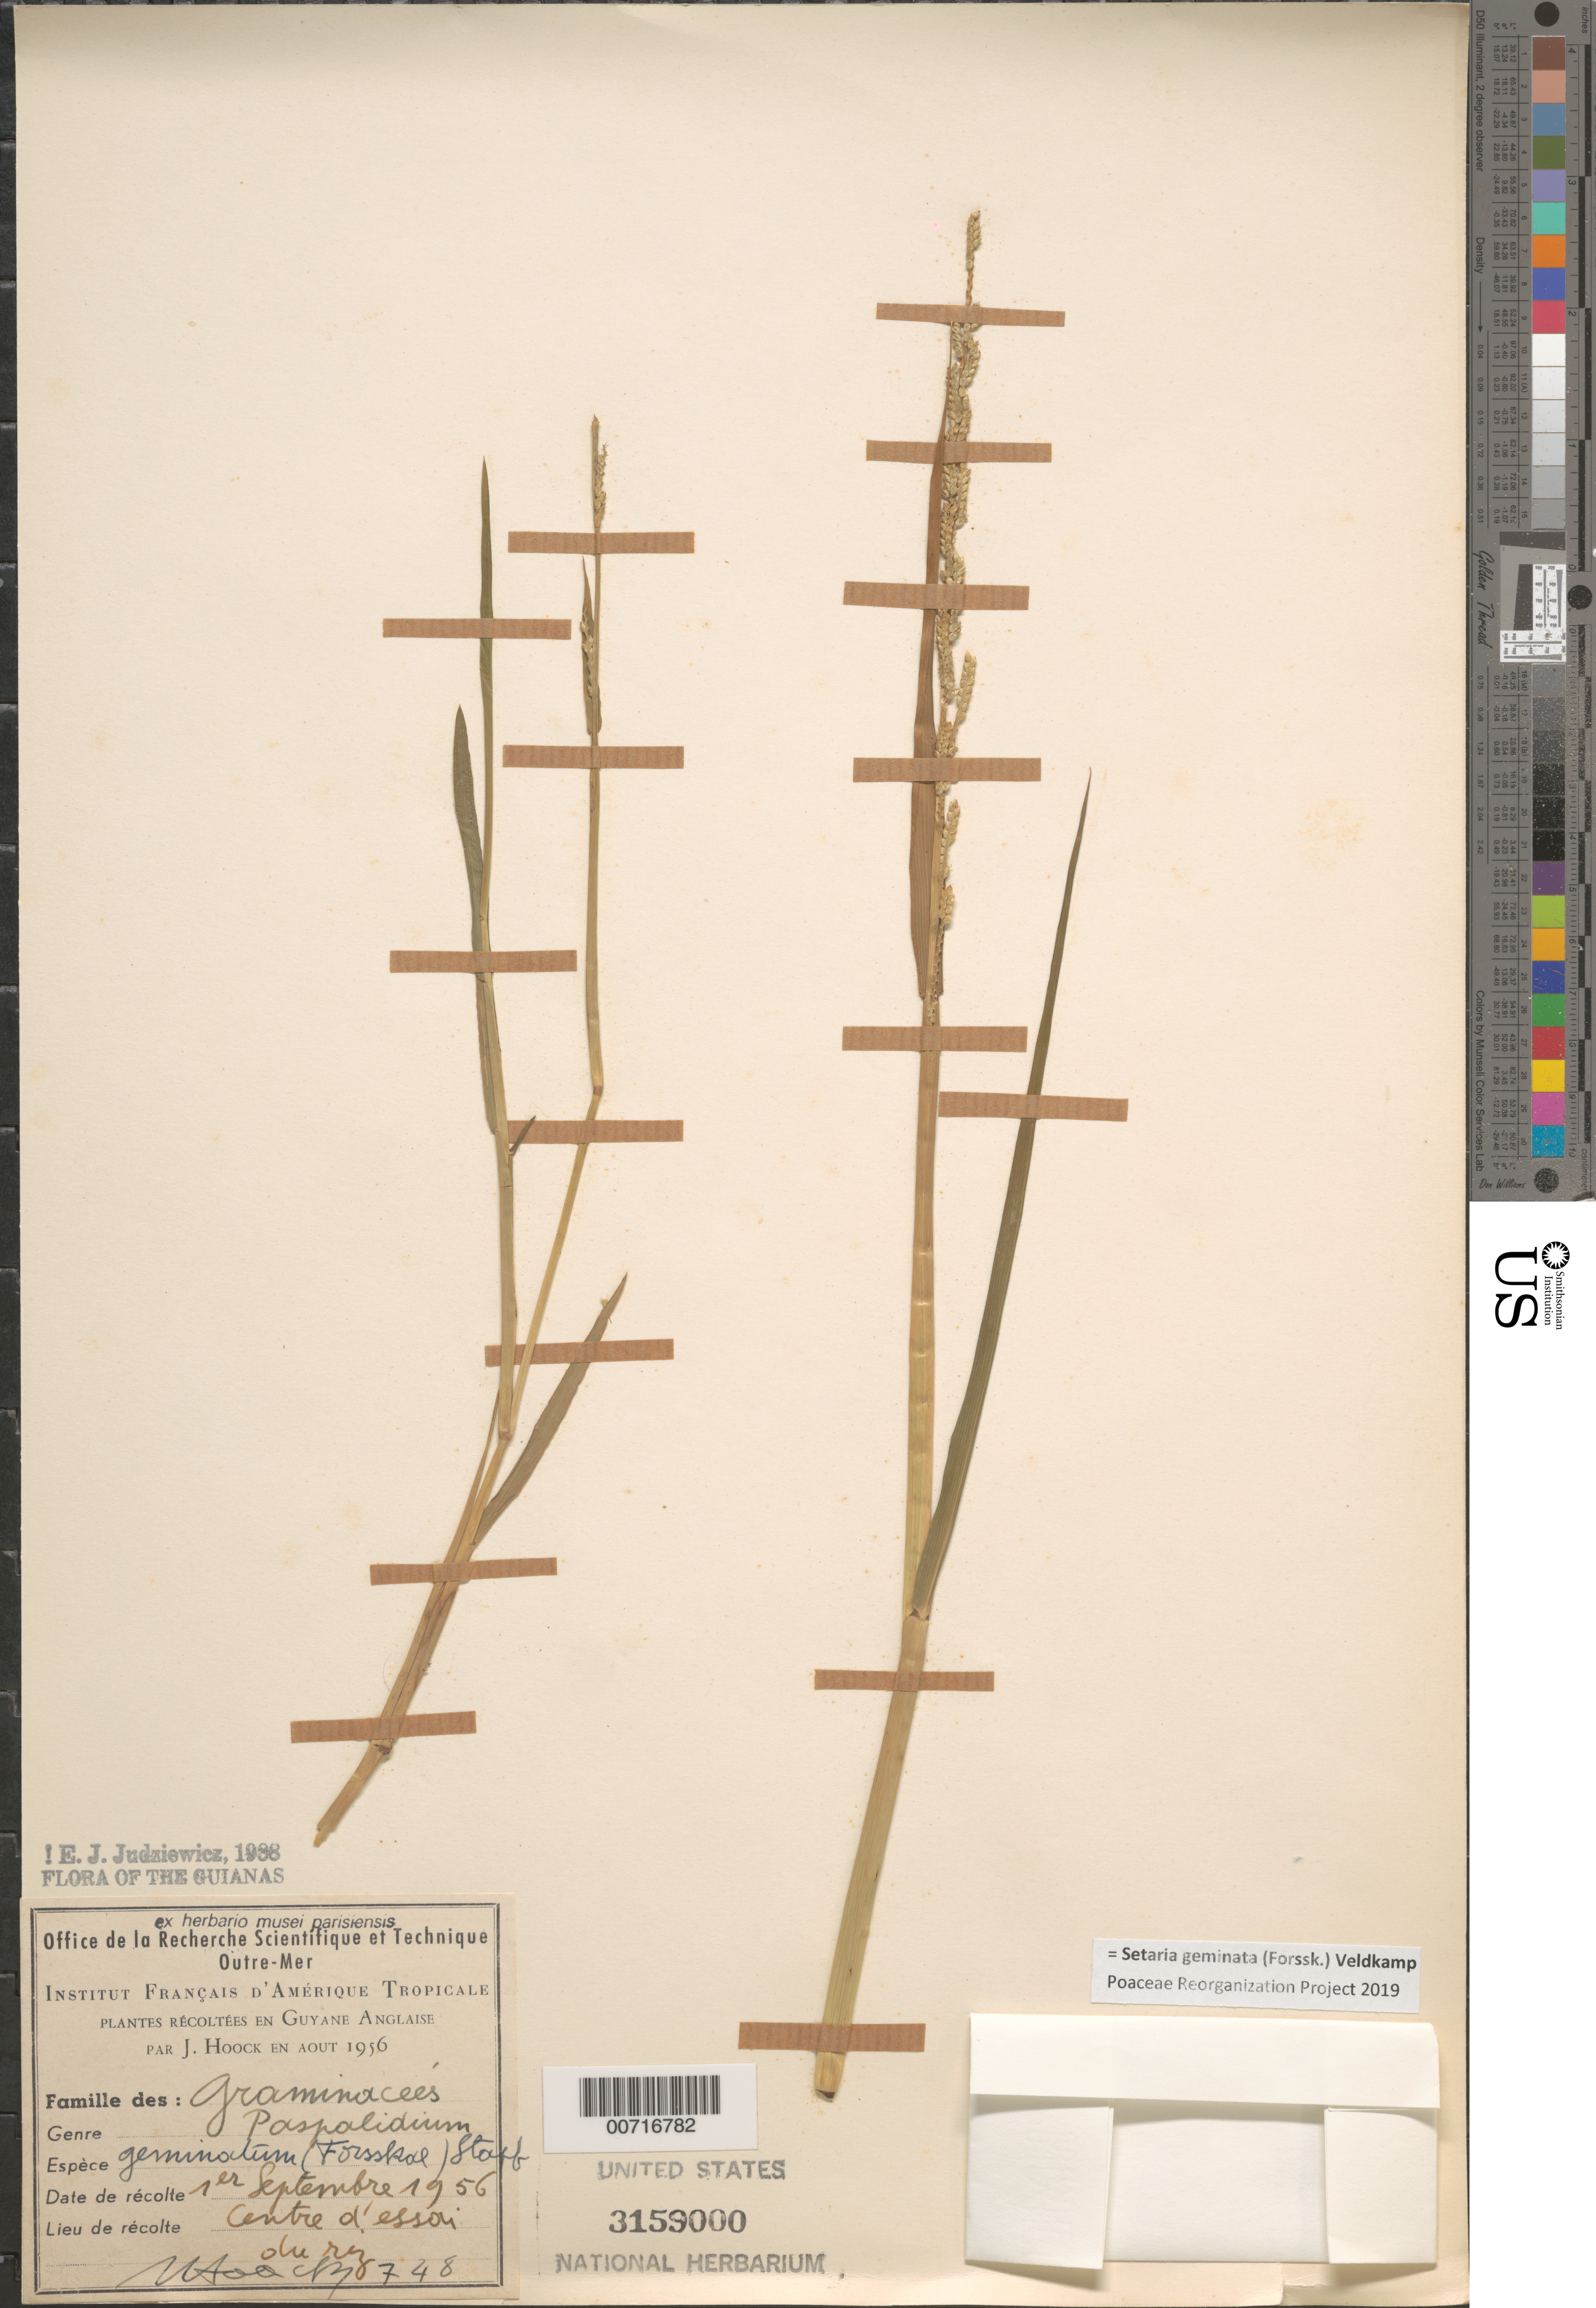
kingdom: Plantae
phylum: Tracheophyta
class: Liliopsida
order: Poales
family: Poaceae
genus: Setaria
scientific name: Setaria geminata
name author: (Forssk.) Veldkamp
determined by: Poaceae Reorganization Project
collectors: J. Hoock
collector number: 748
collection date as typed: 1-Sep-56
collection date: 1956-09-01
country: Guyana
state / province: Mahaica-Berbice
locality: Centre d'essai du riz [Rice Research Station]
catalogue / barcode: US 3159000